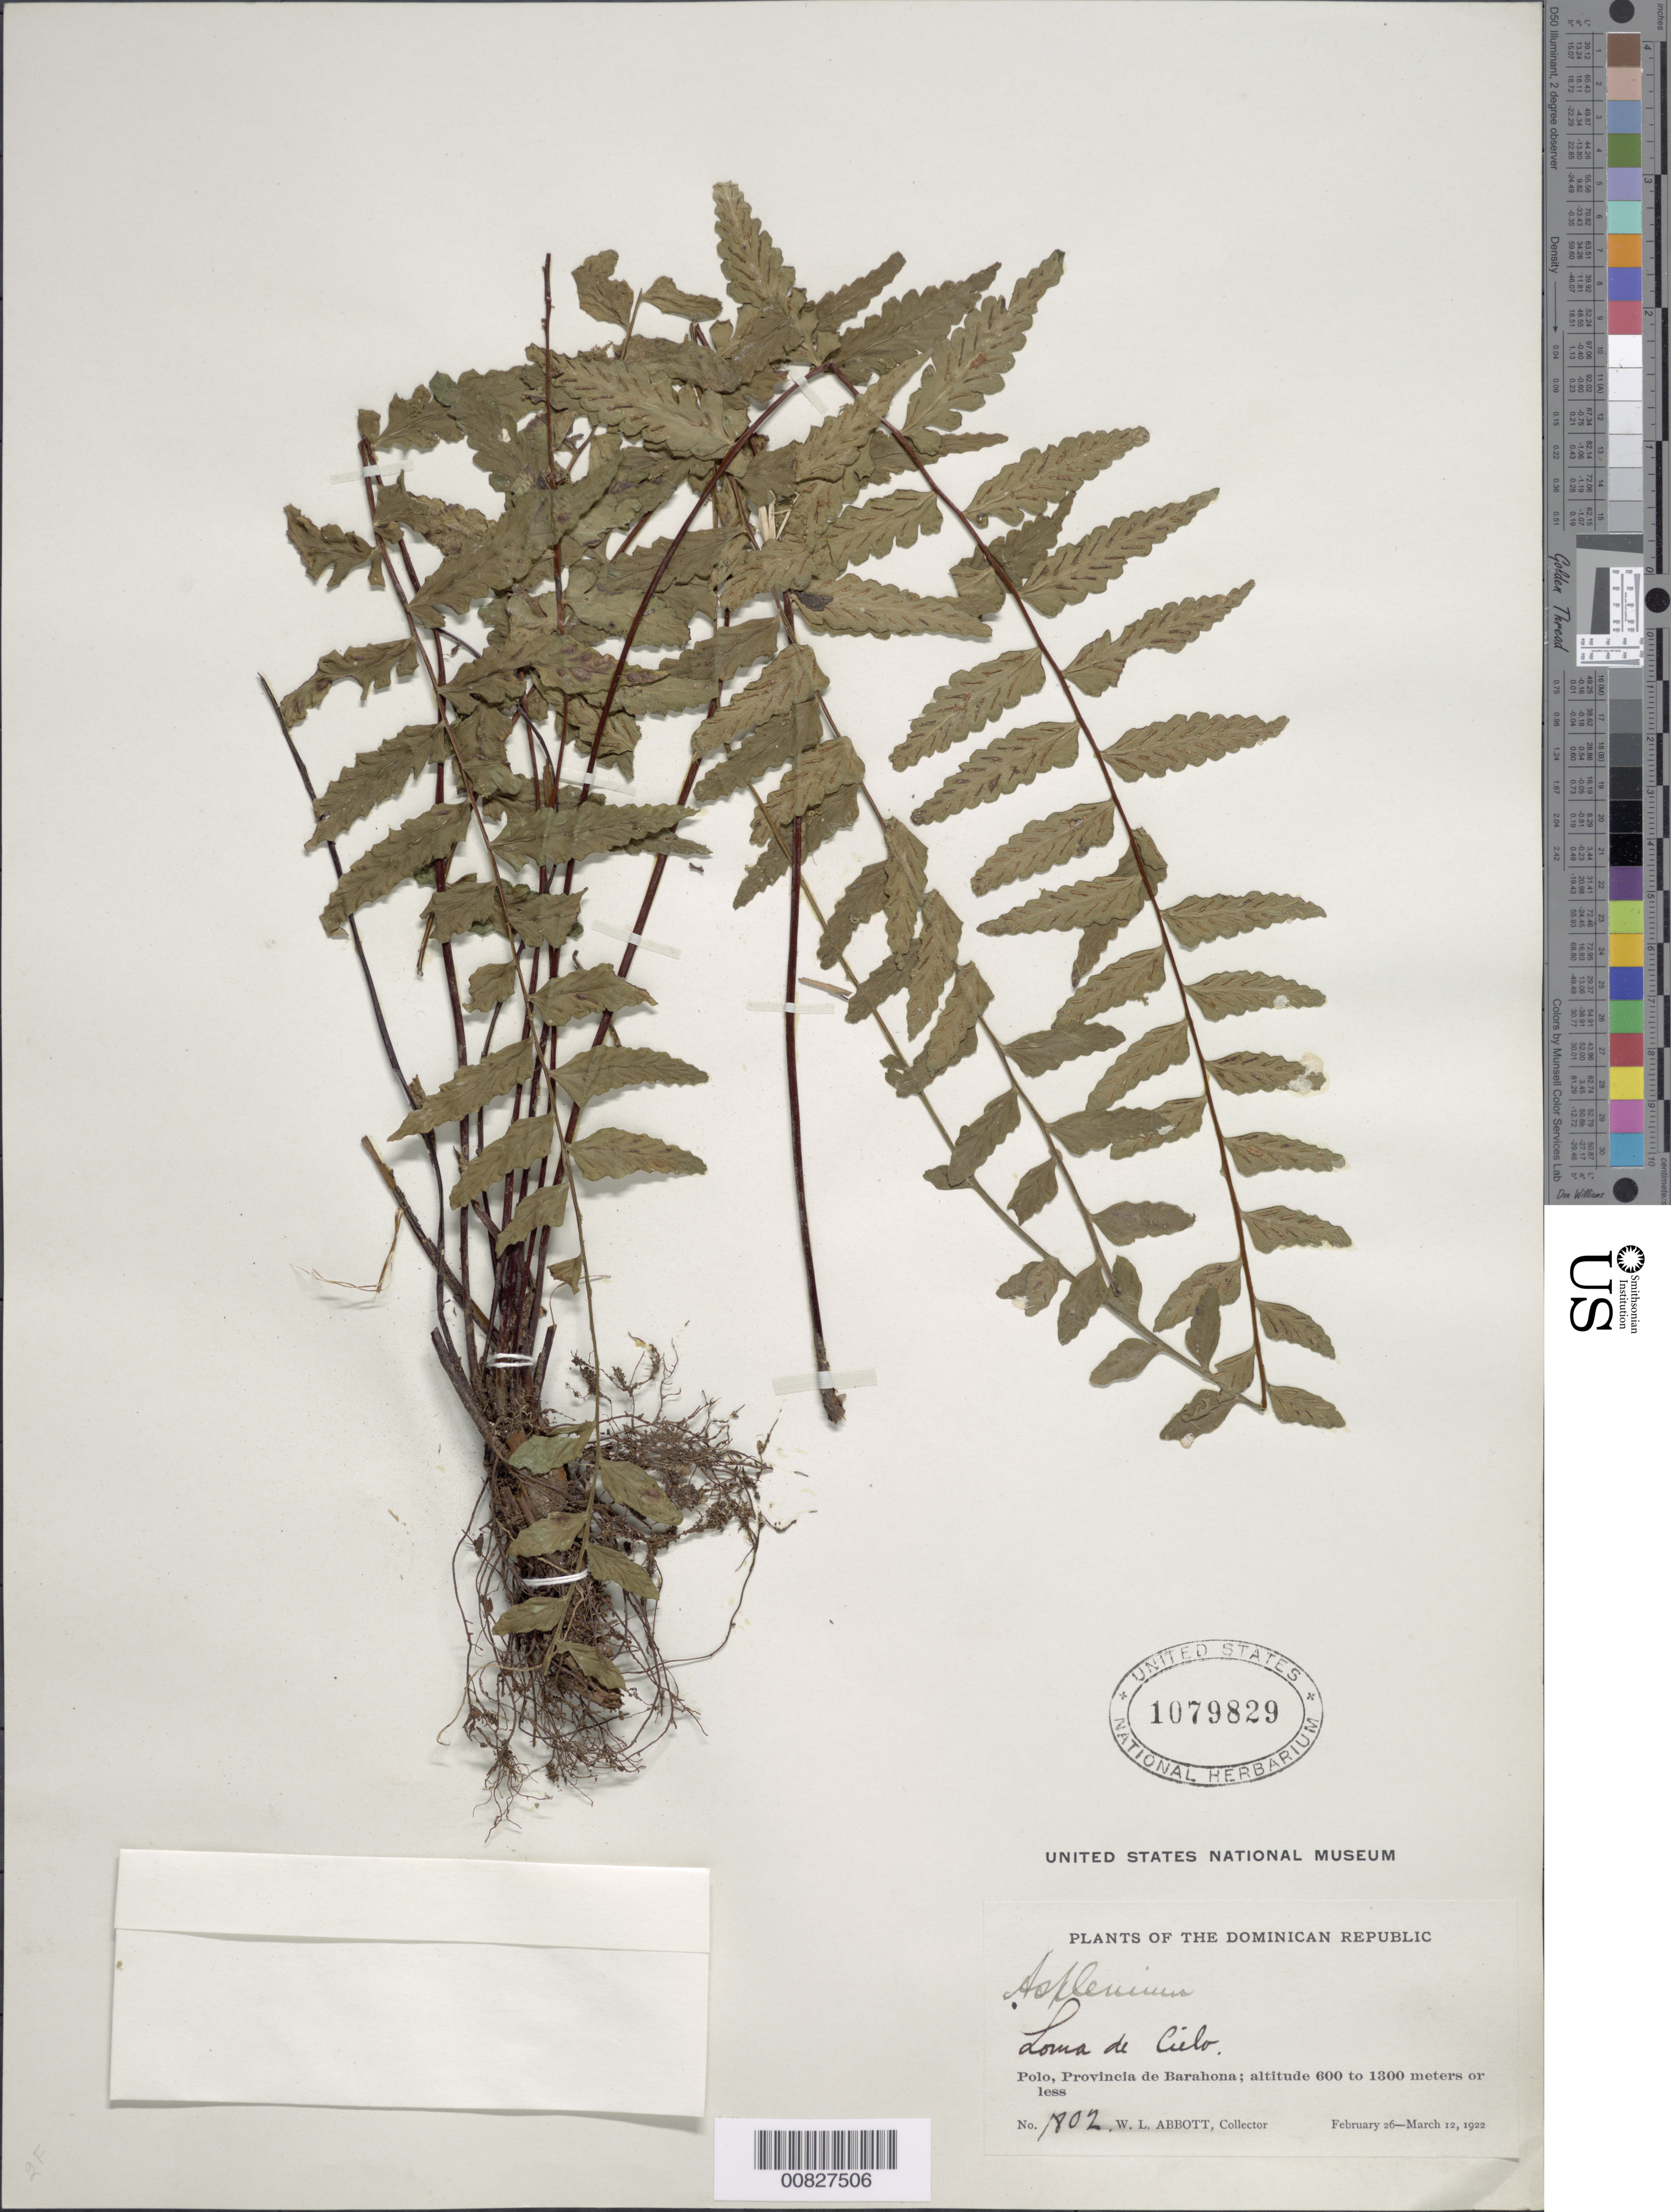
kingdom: Plantae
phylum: Tracheophyta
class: Polypodiopsida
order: Polypodiales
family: Aspleniaceae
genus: Asplenium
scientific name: Asplenium radicans var. alloeopteron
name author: (Kunze ex Klotzsch) Lellinger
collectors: W. L. Abbott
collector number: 1802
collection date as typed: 26 Feb 1922 to 12 Mar 1922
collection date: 1922-02-26/1922-03-12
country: Dominican Republic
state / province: Barahona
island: Hispaniola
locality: Polo, Loma de Cielo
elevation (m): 600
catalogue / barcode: US 1079829